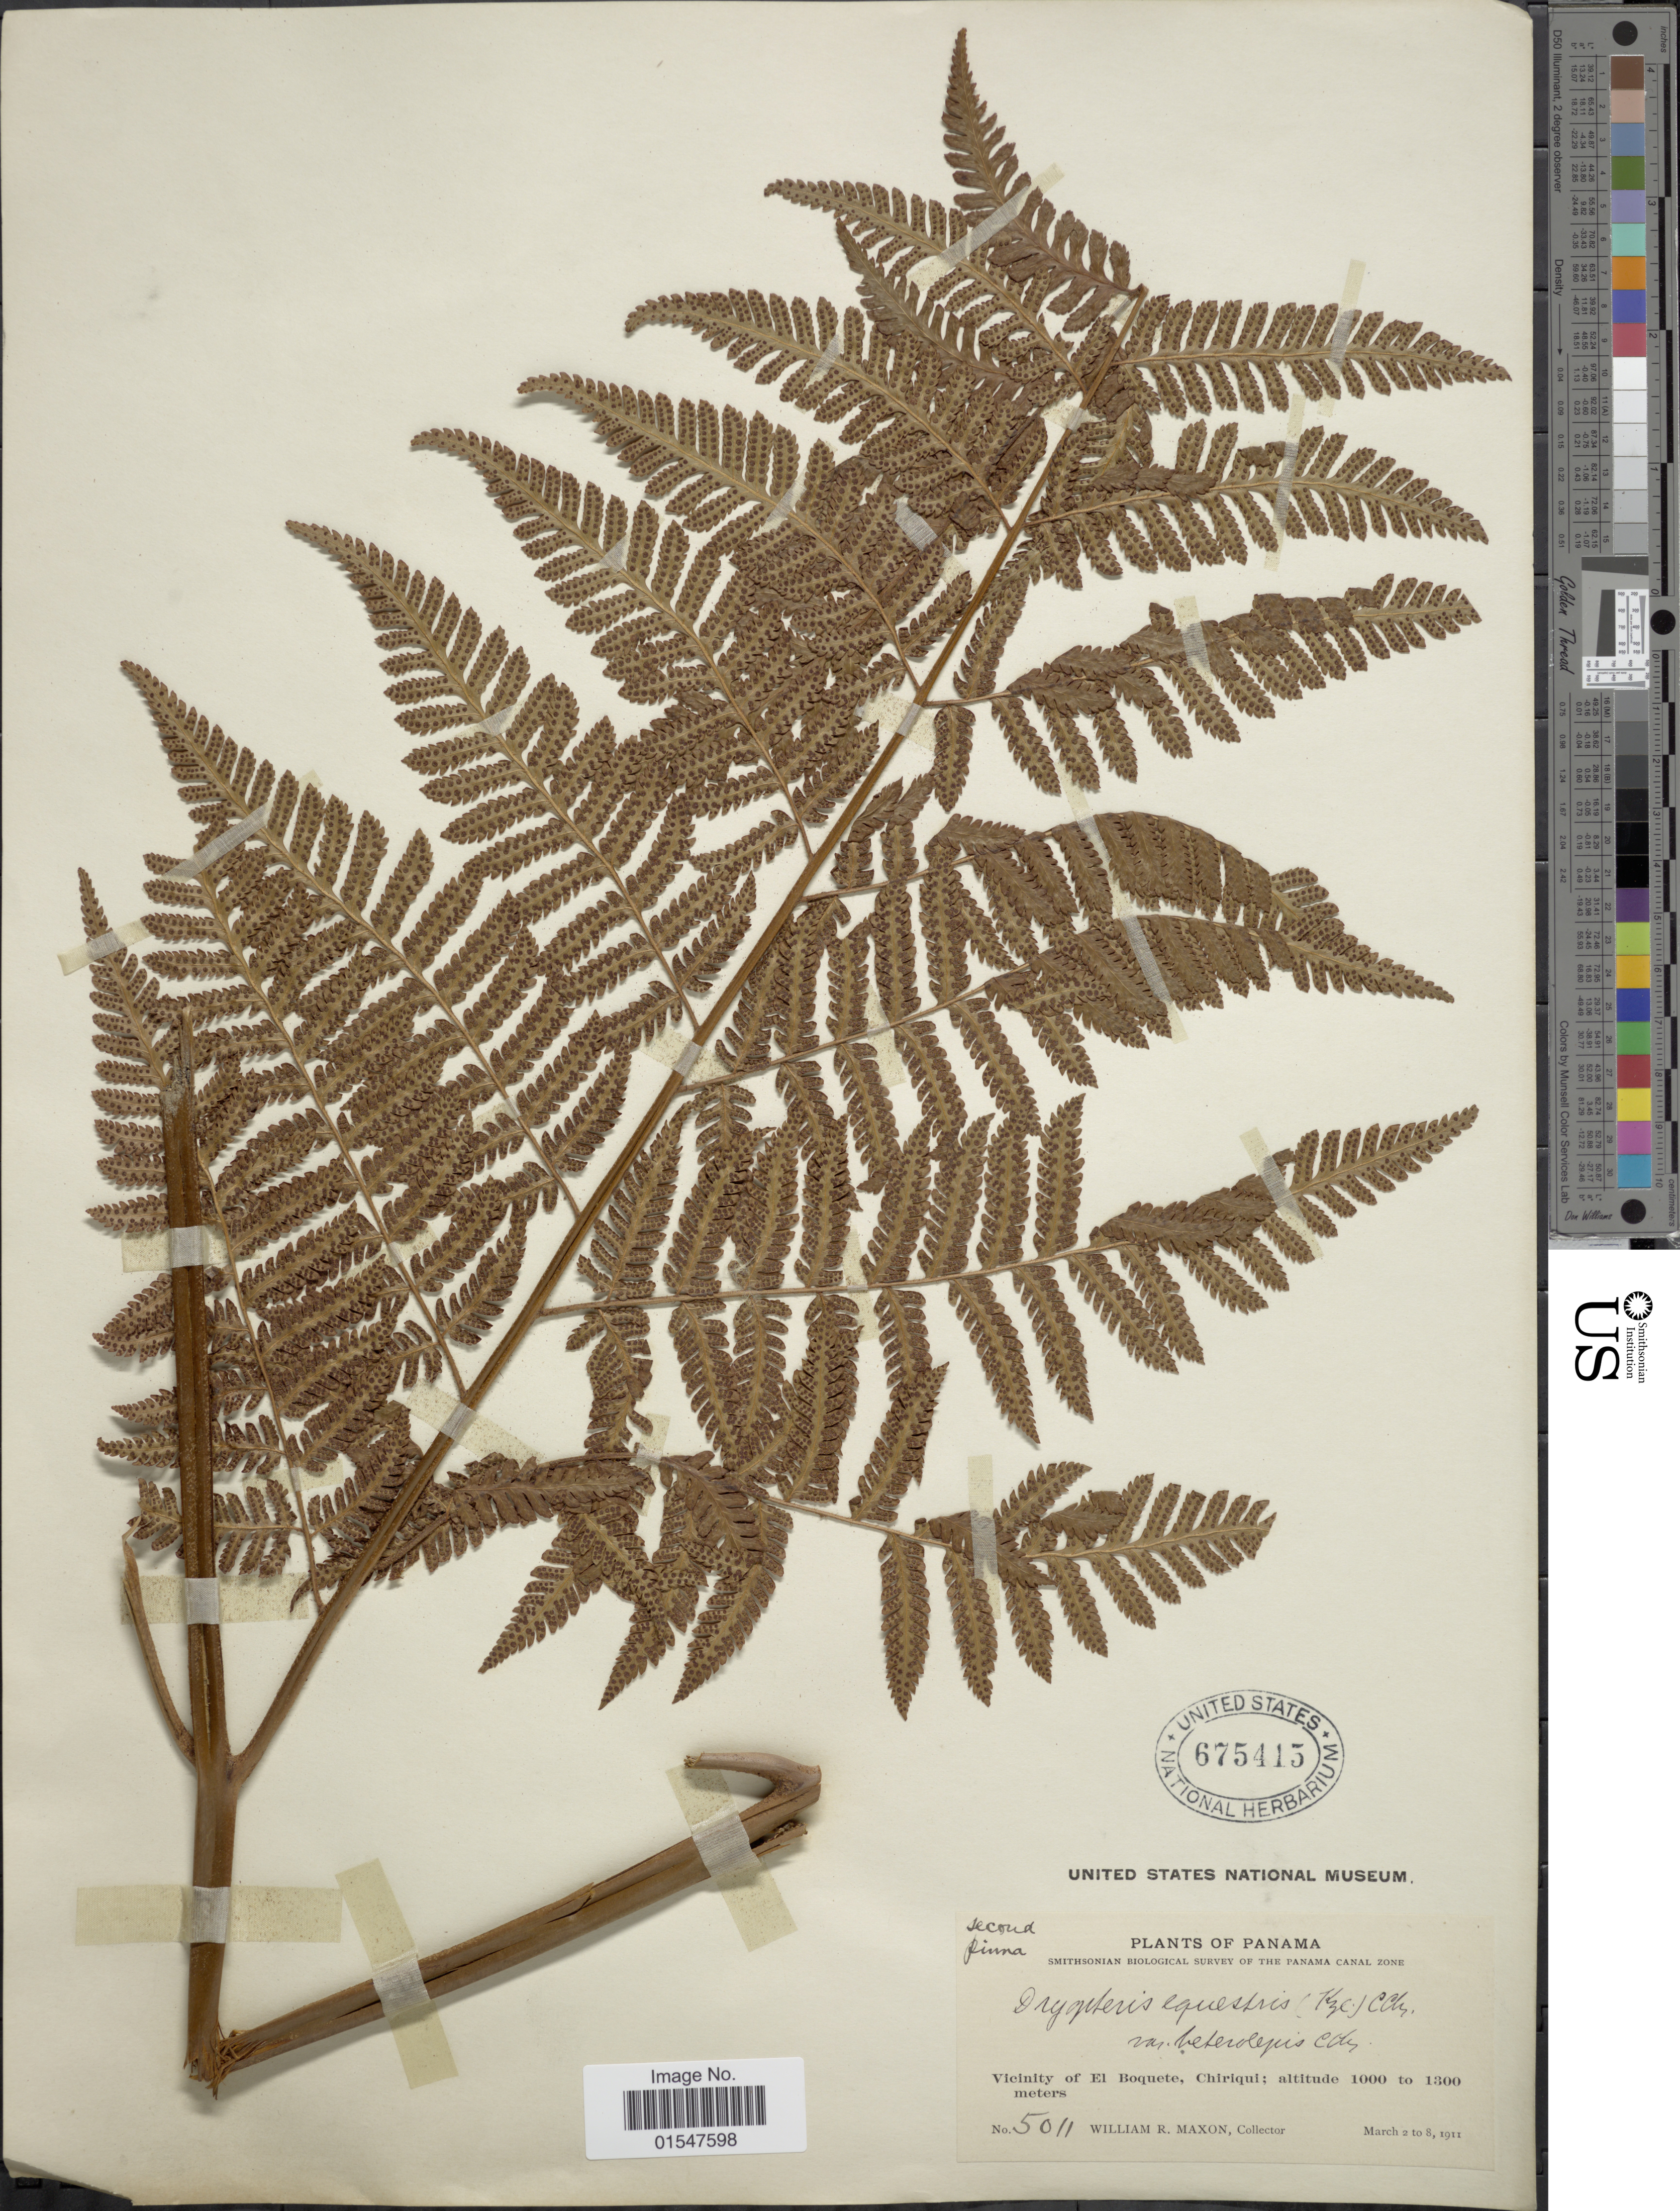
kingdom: Plantae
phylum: Tracheophyta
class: Polypodiopsida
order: Polypodiales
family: Dryopteridaceae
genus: Ctenitis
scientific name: Ctenitis equestris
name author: (Kunze) Ching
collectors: W. R. Maxon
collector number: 5011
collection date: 1911-03-02/1911-03-08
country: Panama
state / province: Chiriqui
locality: Vicinity of El Boquete, Chiriqui.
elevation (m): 1000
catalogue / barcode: US 675415